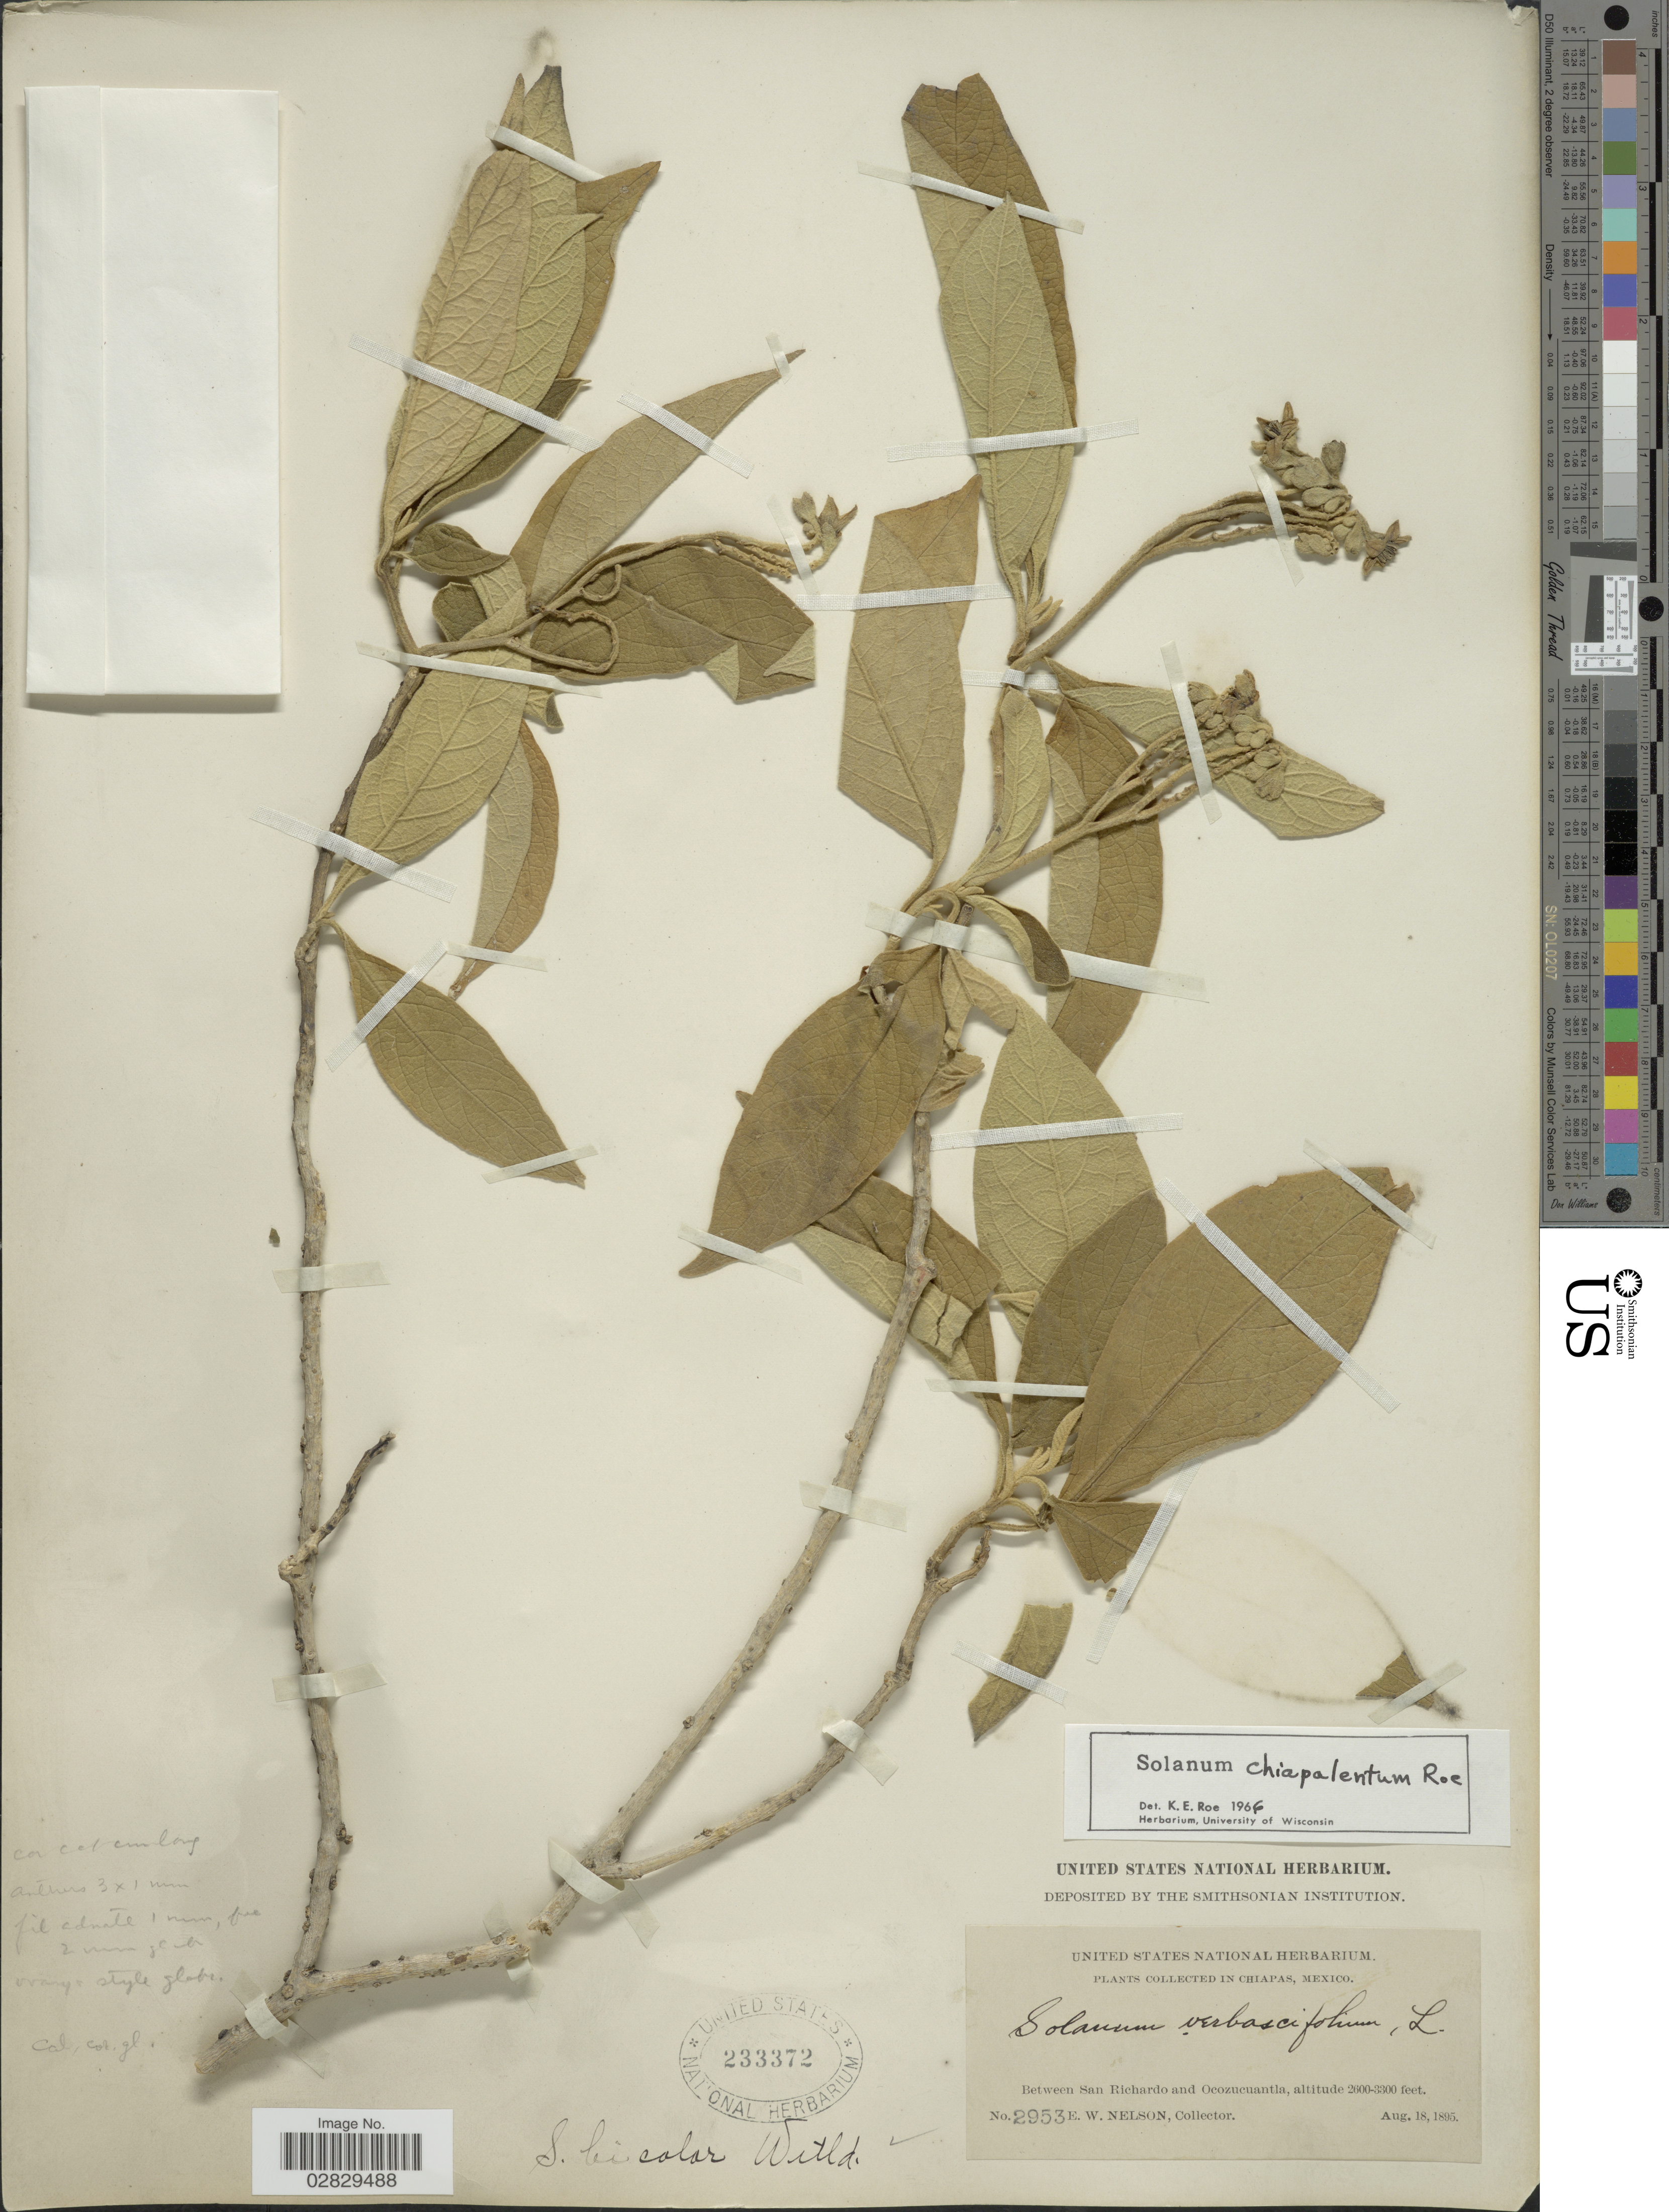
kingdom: Plantae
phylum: Tracheophyta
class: Magnoliopsida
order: Solanales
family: Solanaceae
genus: Solanum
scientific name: Solanum chiapasense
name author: K.E. Roe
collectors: E. W. Nelson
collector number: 2953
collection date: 1895-08-18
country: Mexico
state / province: Chiapas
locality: Between San Richardo and Ocozucuantla.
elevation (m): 792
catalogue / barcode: US 233372